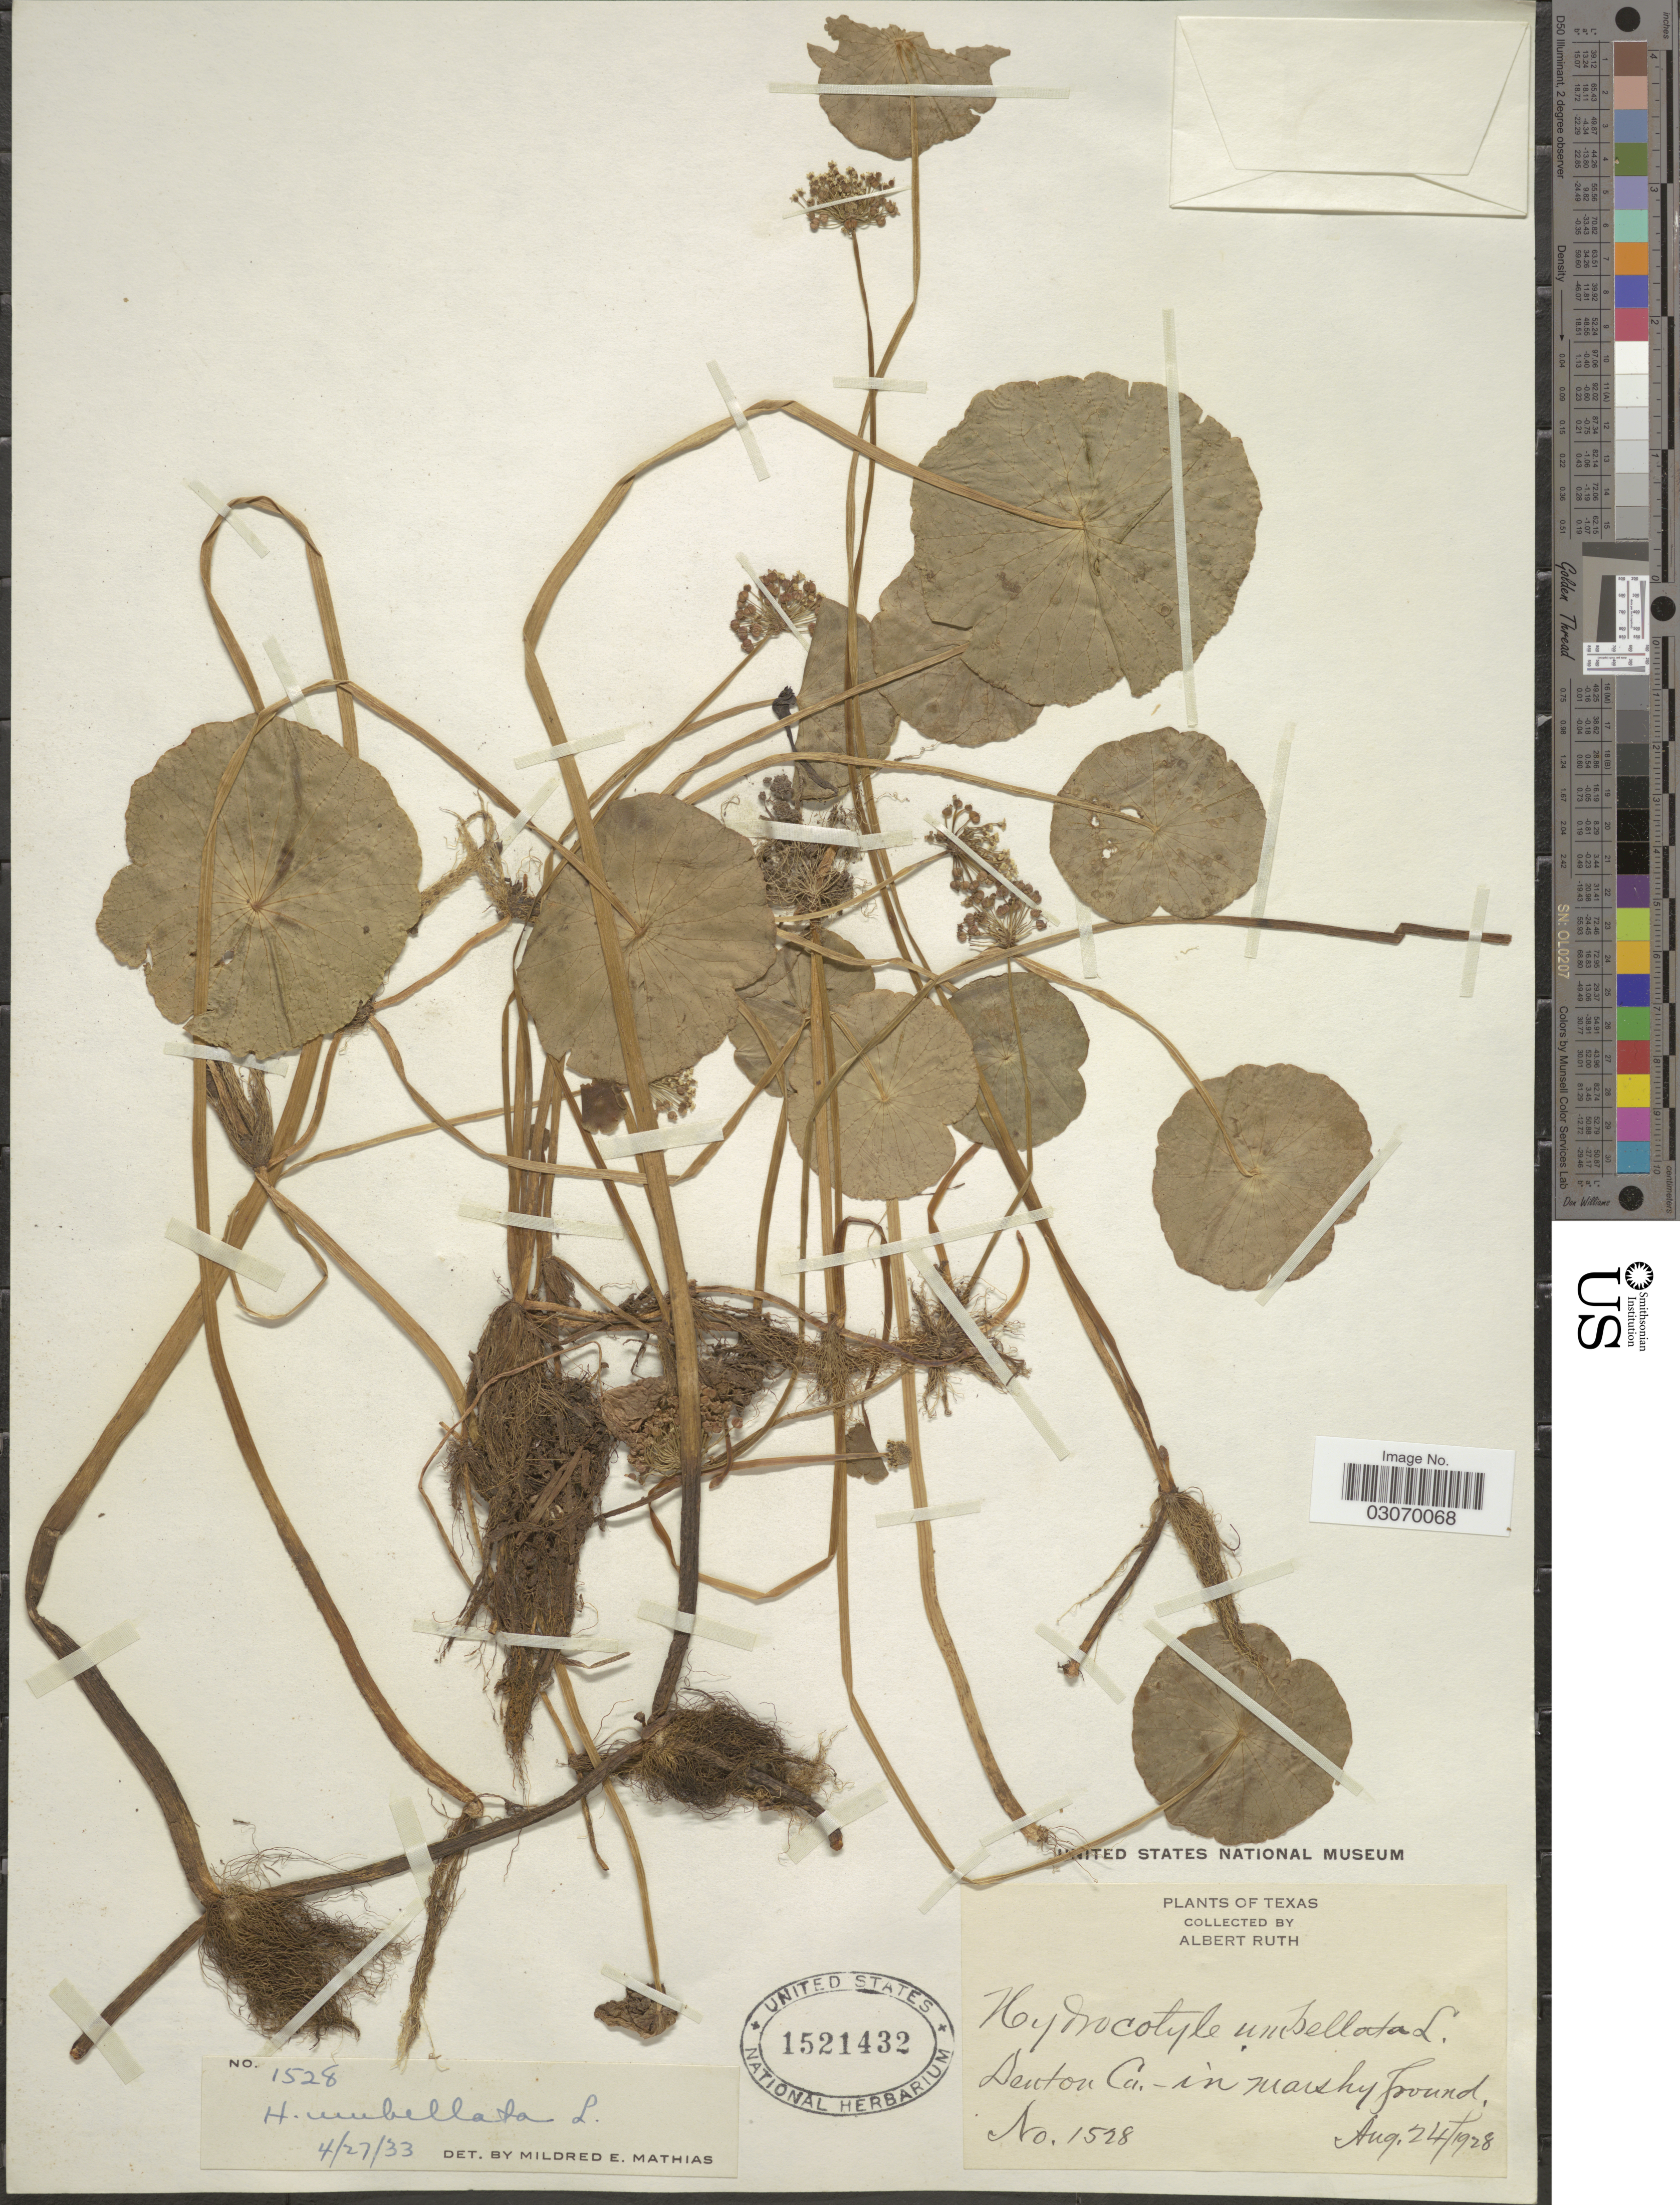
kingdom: Plantae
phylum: Tracheophyta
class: Magnoliopsida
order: Apiales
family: Araliaceae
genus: Hydrocotyle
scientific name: Hydrocotyle umbellata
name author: L.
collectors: A. Ruth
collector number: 1528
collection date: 1928-08-24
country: United States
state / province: Texas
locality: Denton Co.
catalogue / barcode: US 1521432